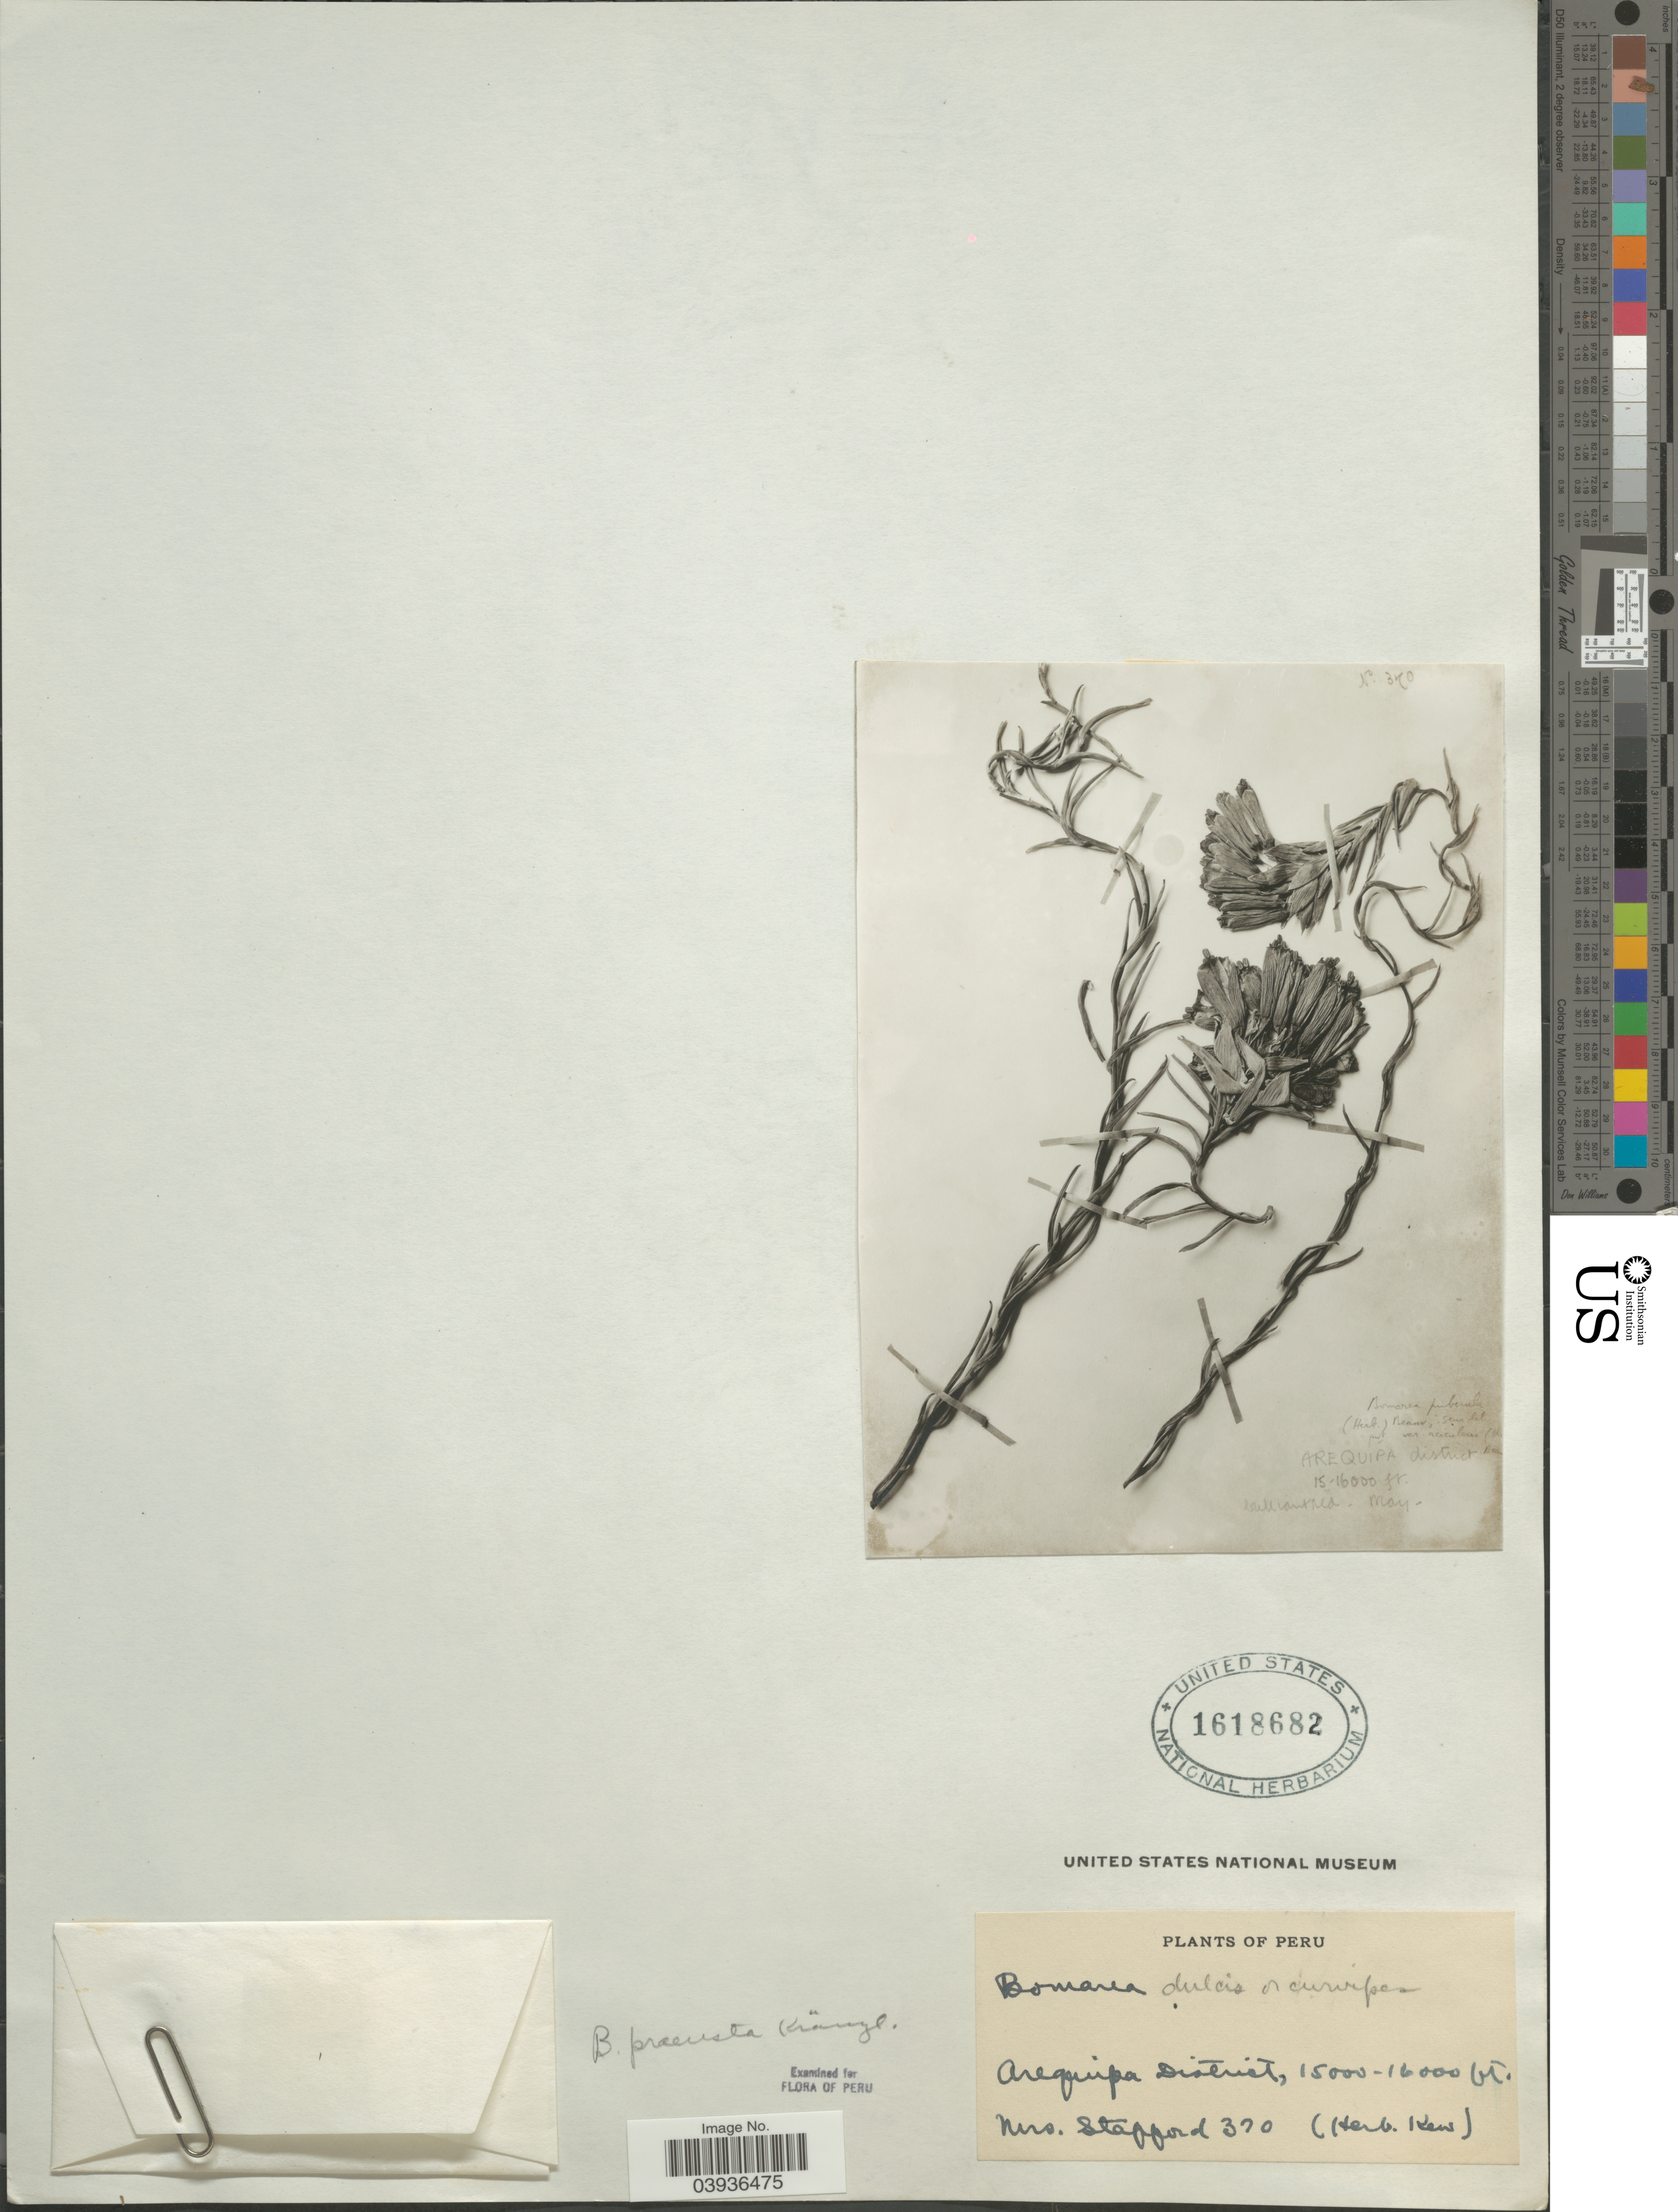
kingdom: Plantae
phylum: Tracheophyta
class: Liliopsida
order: Liliales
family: Alstroemeriaceae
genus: Bomarea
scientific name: Bomarea praeusta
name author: Kraenzl.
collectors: Stafford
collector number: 370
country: Peru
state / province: Arequipa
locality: Arequipa District.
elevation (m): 4572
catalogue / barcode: US 1618682